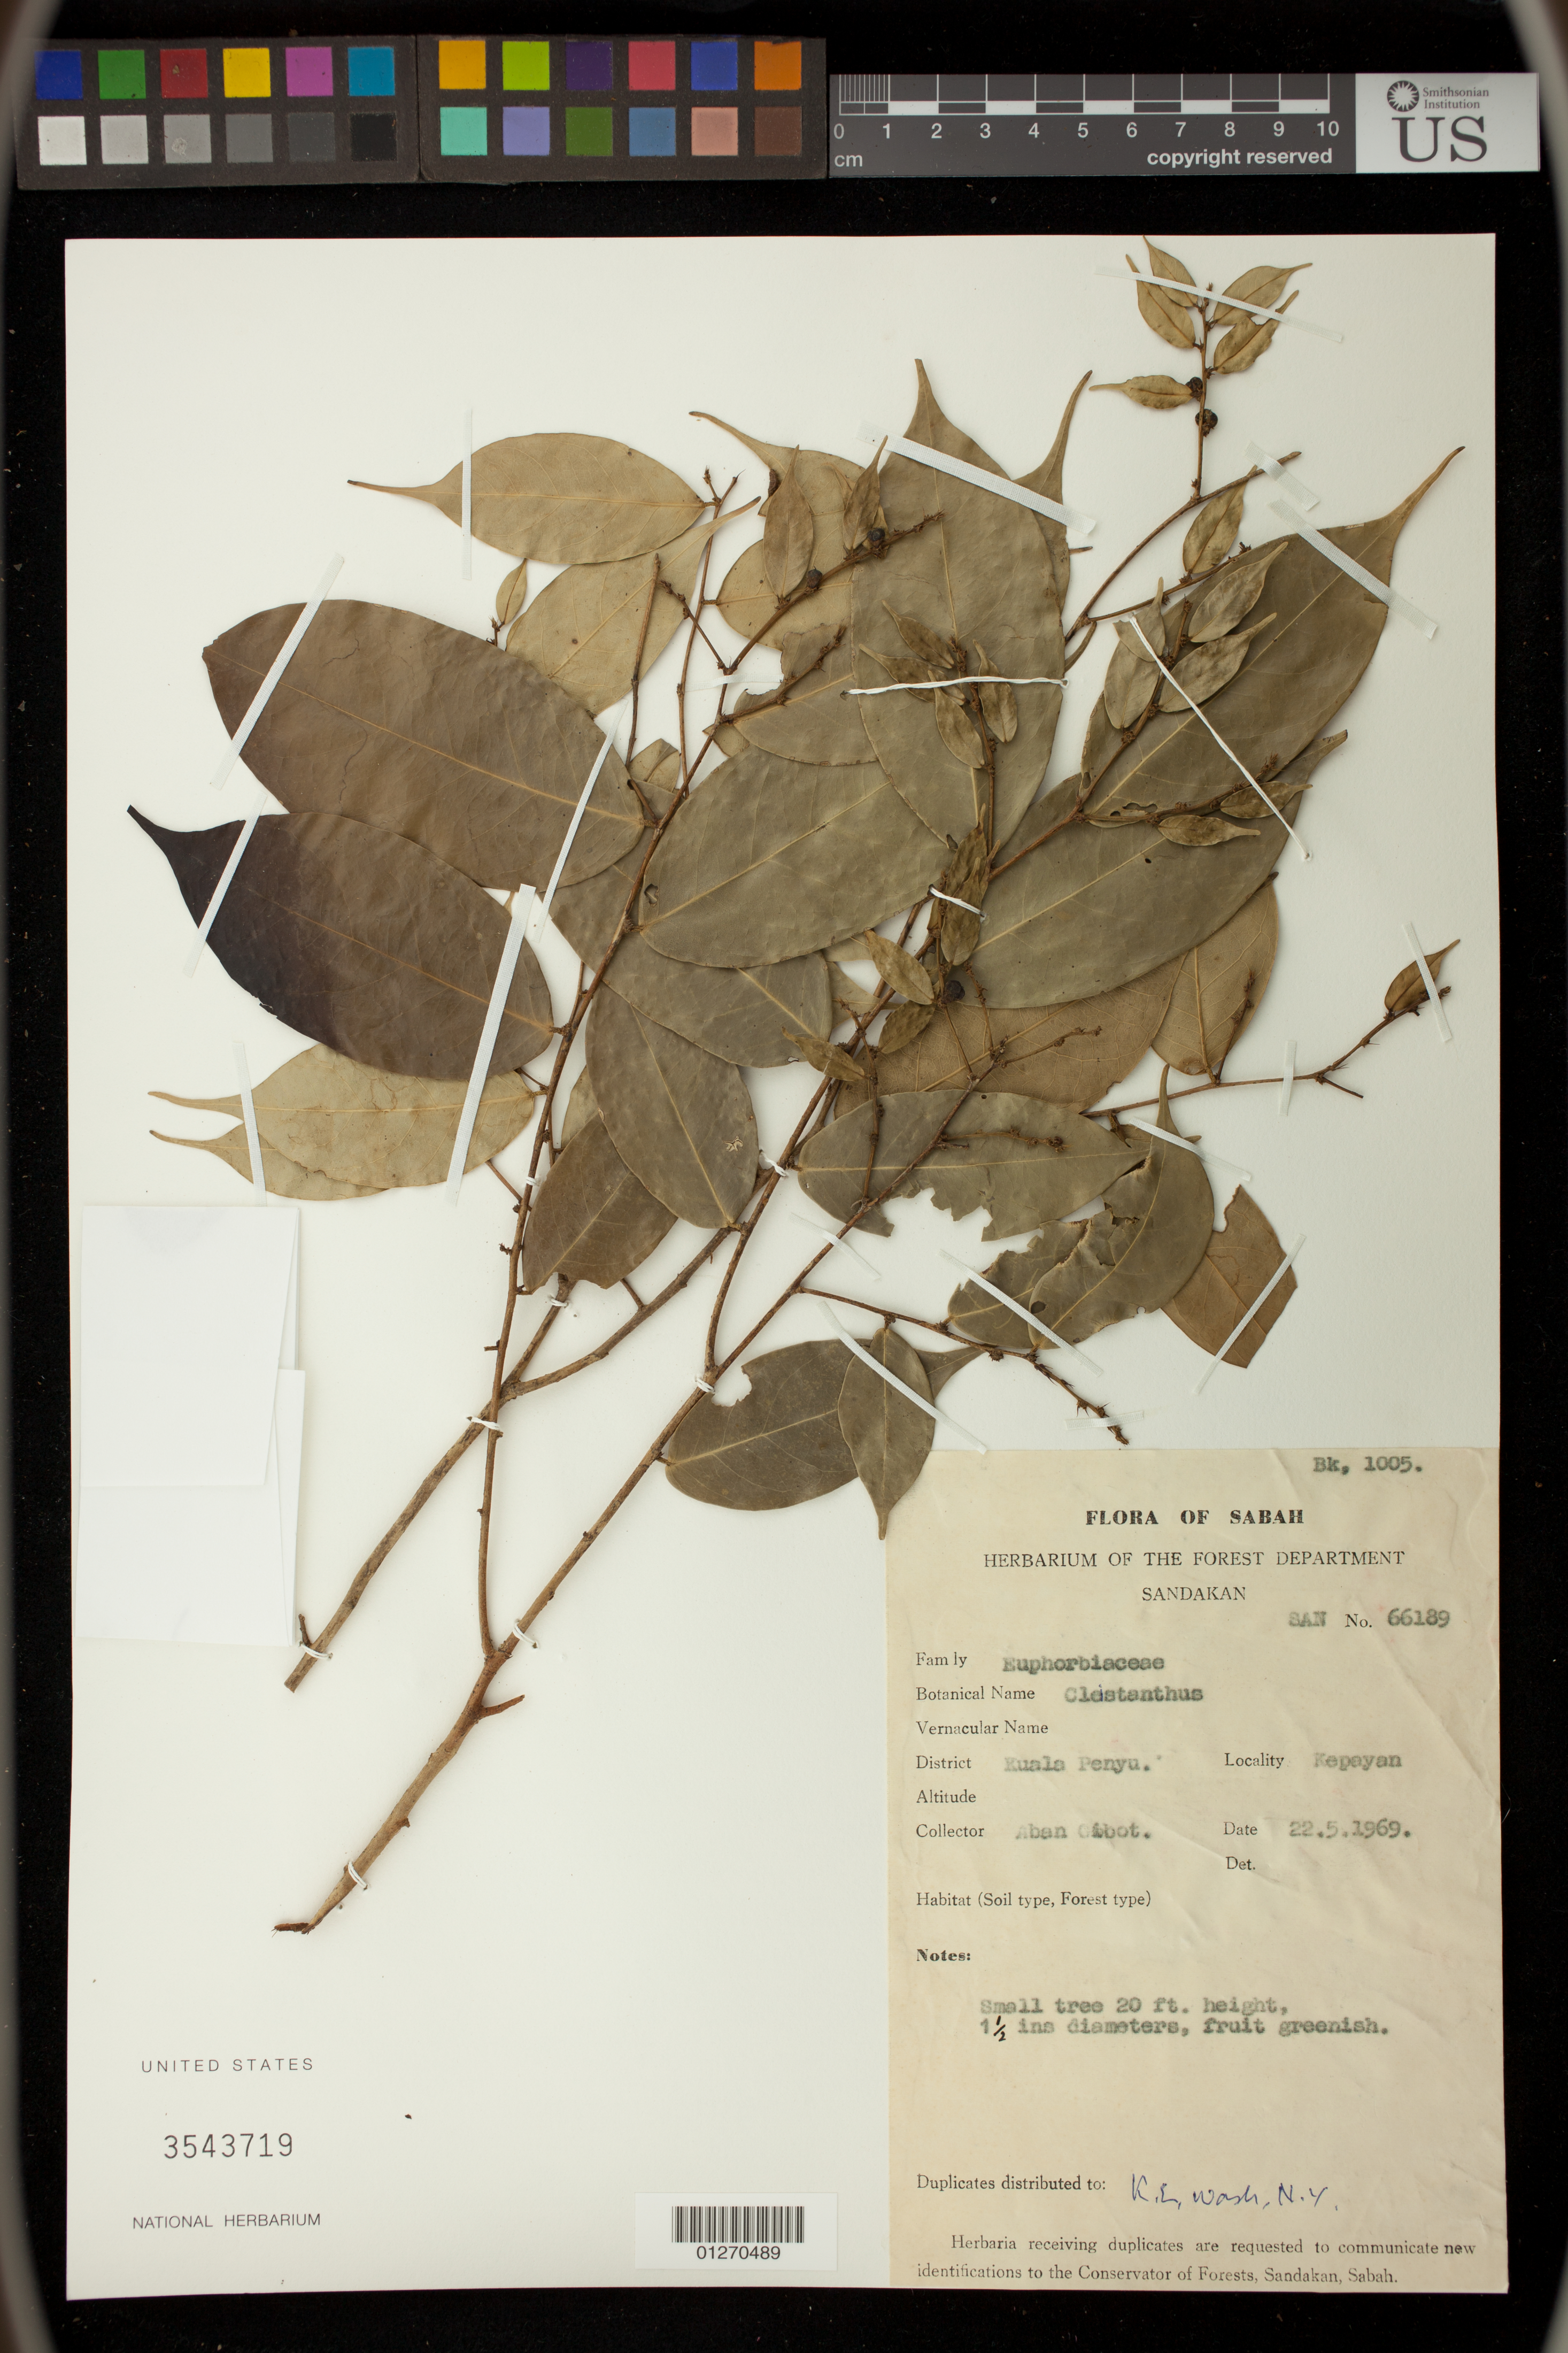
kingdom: Plantae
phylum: Tracheophyta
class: Magnoliopsida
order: Malpighiales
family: Phyllanthaceae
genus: Cleistanthus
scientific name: Cleistanthus sp.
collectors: A. Gibot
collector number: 66189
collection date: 1969-05-22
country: Malaysia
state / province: Sabah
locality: District - Kuala Penyu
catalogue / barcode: US 3543719